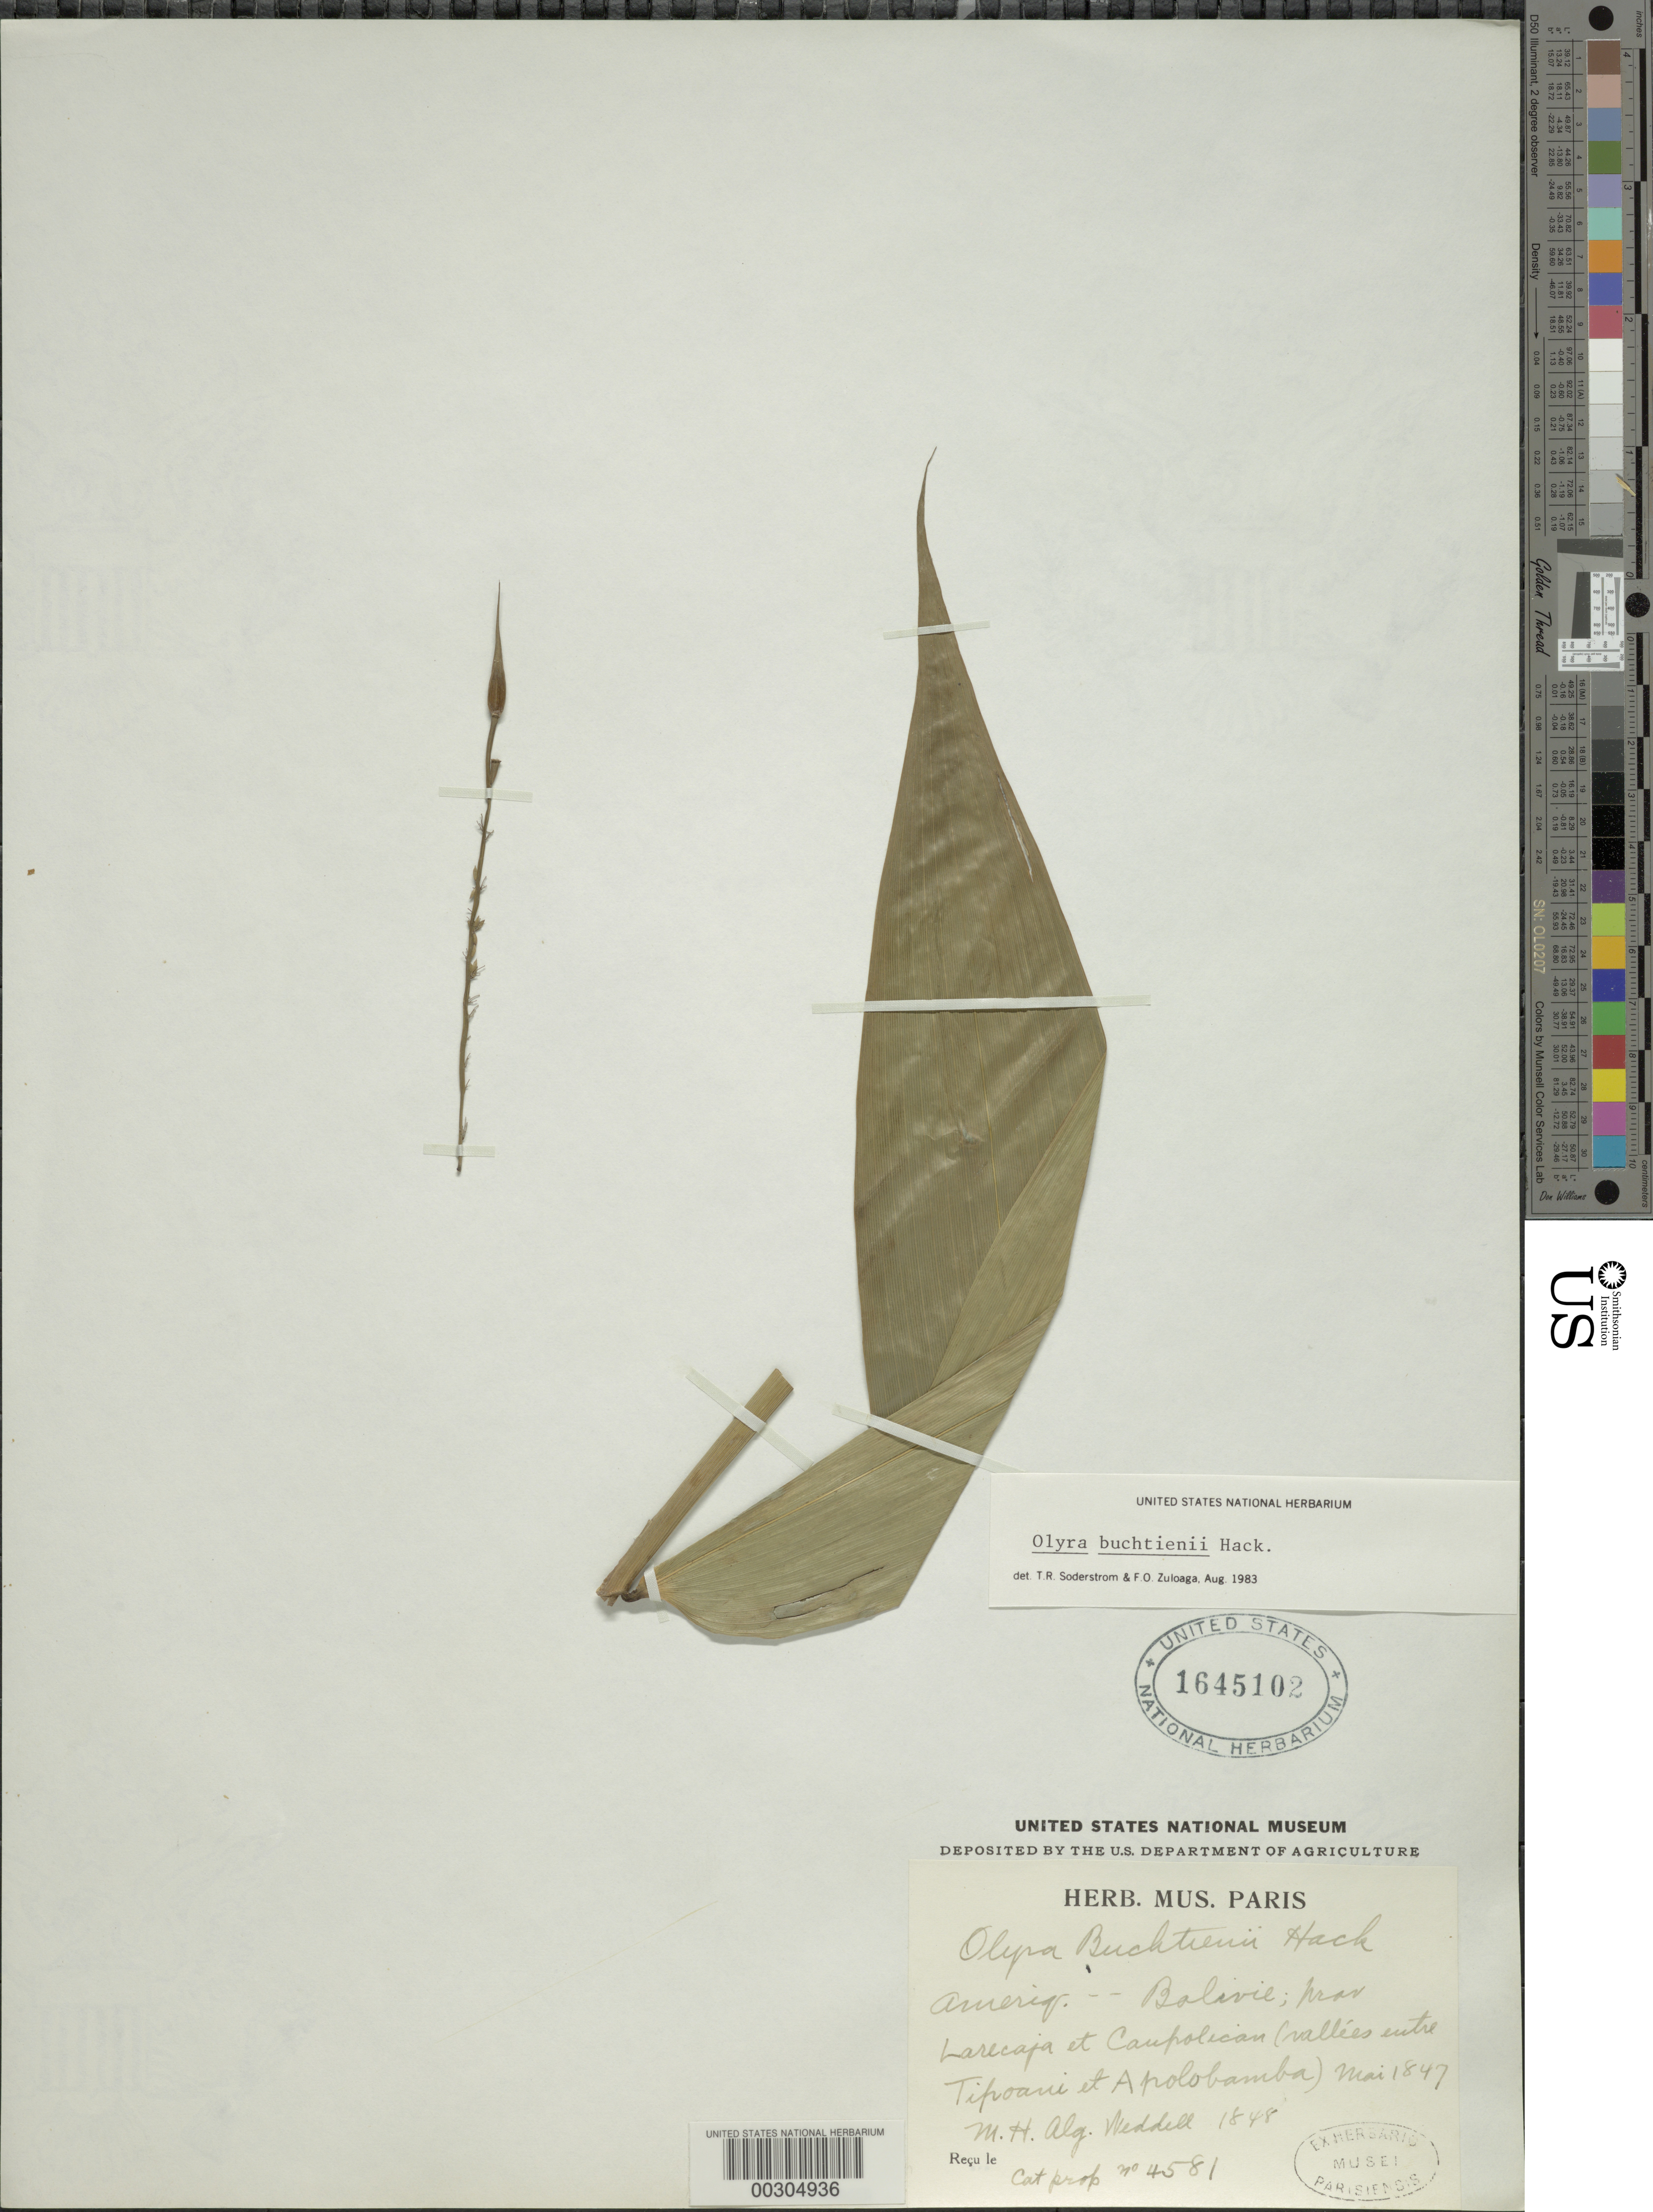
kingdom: Plantae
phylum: Tracheophyta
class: Liliopsida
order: Poales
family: Poaceae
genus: Olyra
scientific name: Olyra buchtienii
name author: Hack.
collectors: H. A. Weddell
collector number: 1848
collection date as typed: May 1847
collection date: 1847-05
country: Bolivia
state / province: La Paz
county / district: Larecaja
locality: Tipoani, Apo Lobamba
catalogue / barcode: US 1645102